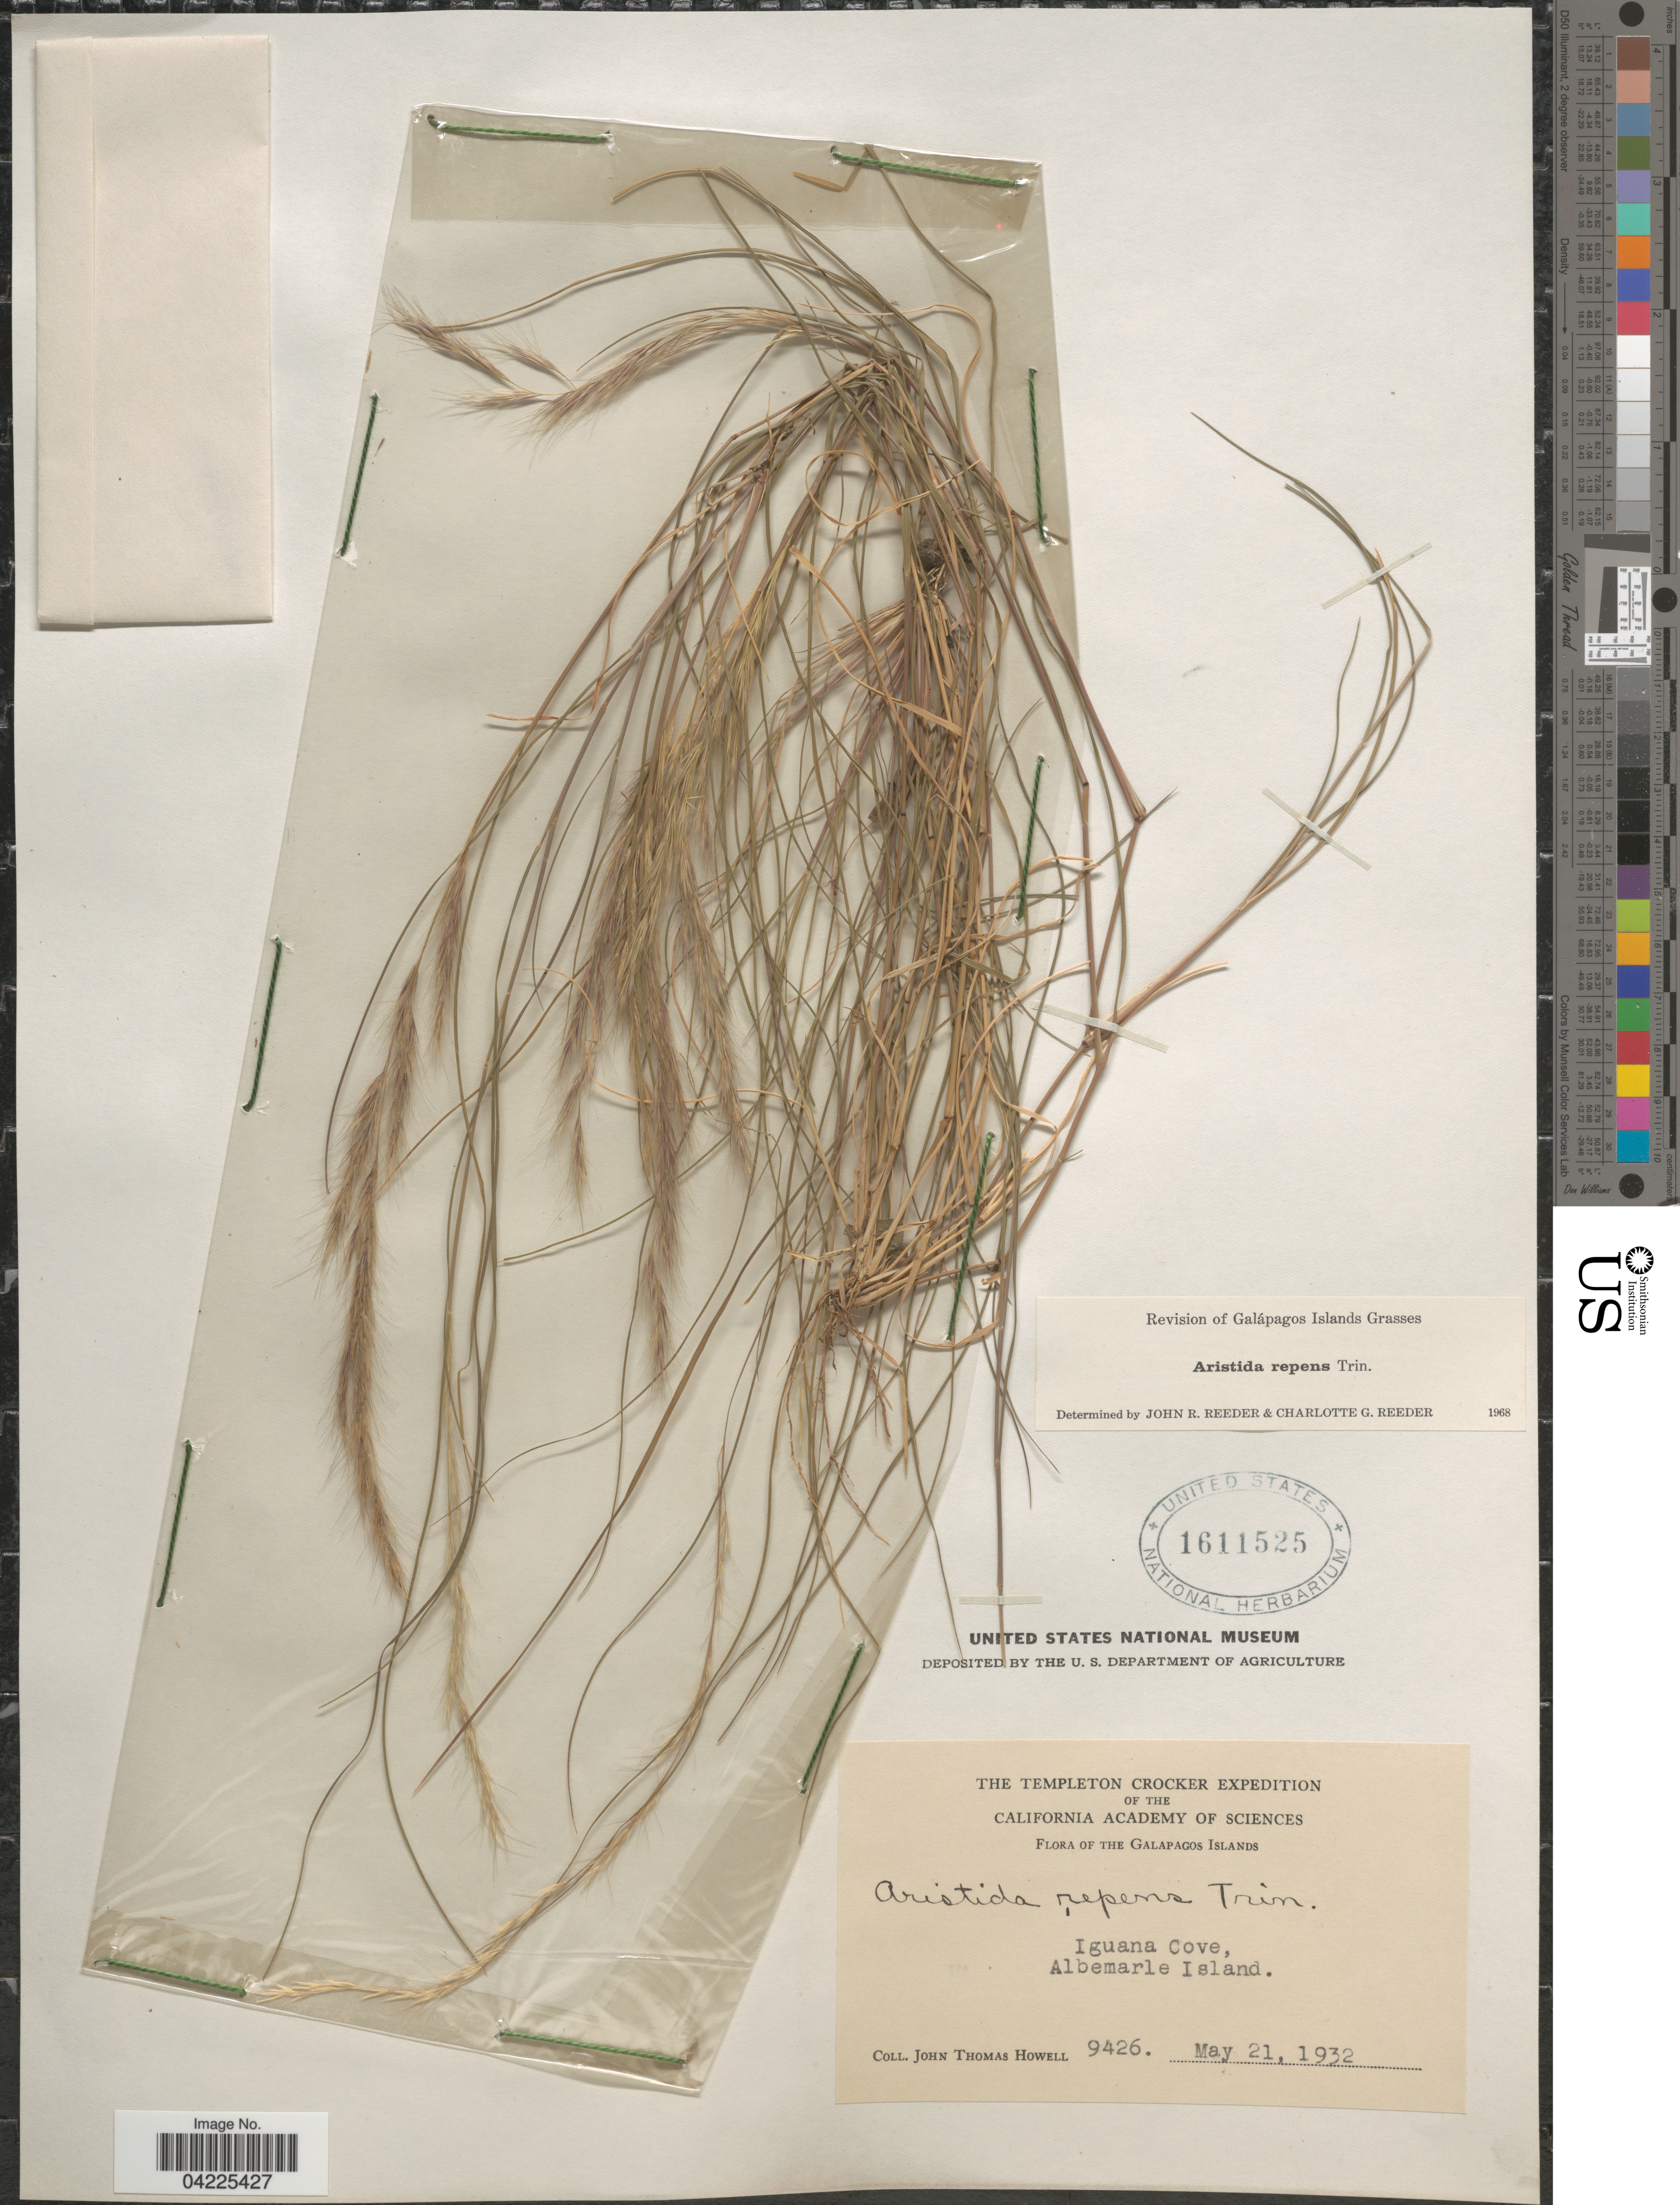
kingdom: Plantae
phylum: Tracheophyta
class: Liliopsida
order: Poales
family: Poaceae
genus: Aristida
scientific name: Aristida repens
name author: Trin.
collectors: J. T. Howell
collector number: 9426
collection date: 1932-05-21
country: Ecuador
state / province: Colón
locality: The Templeton Crocker Expedition. The Galapagos Islands. Iguana Cove, Albemarle Island.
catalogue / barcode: US 1611525